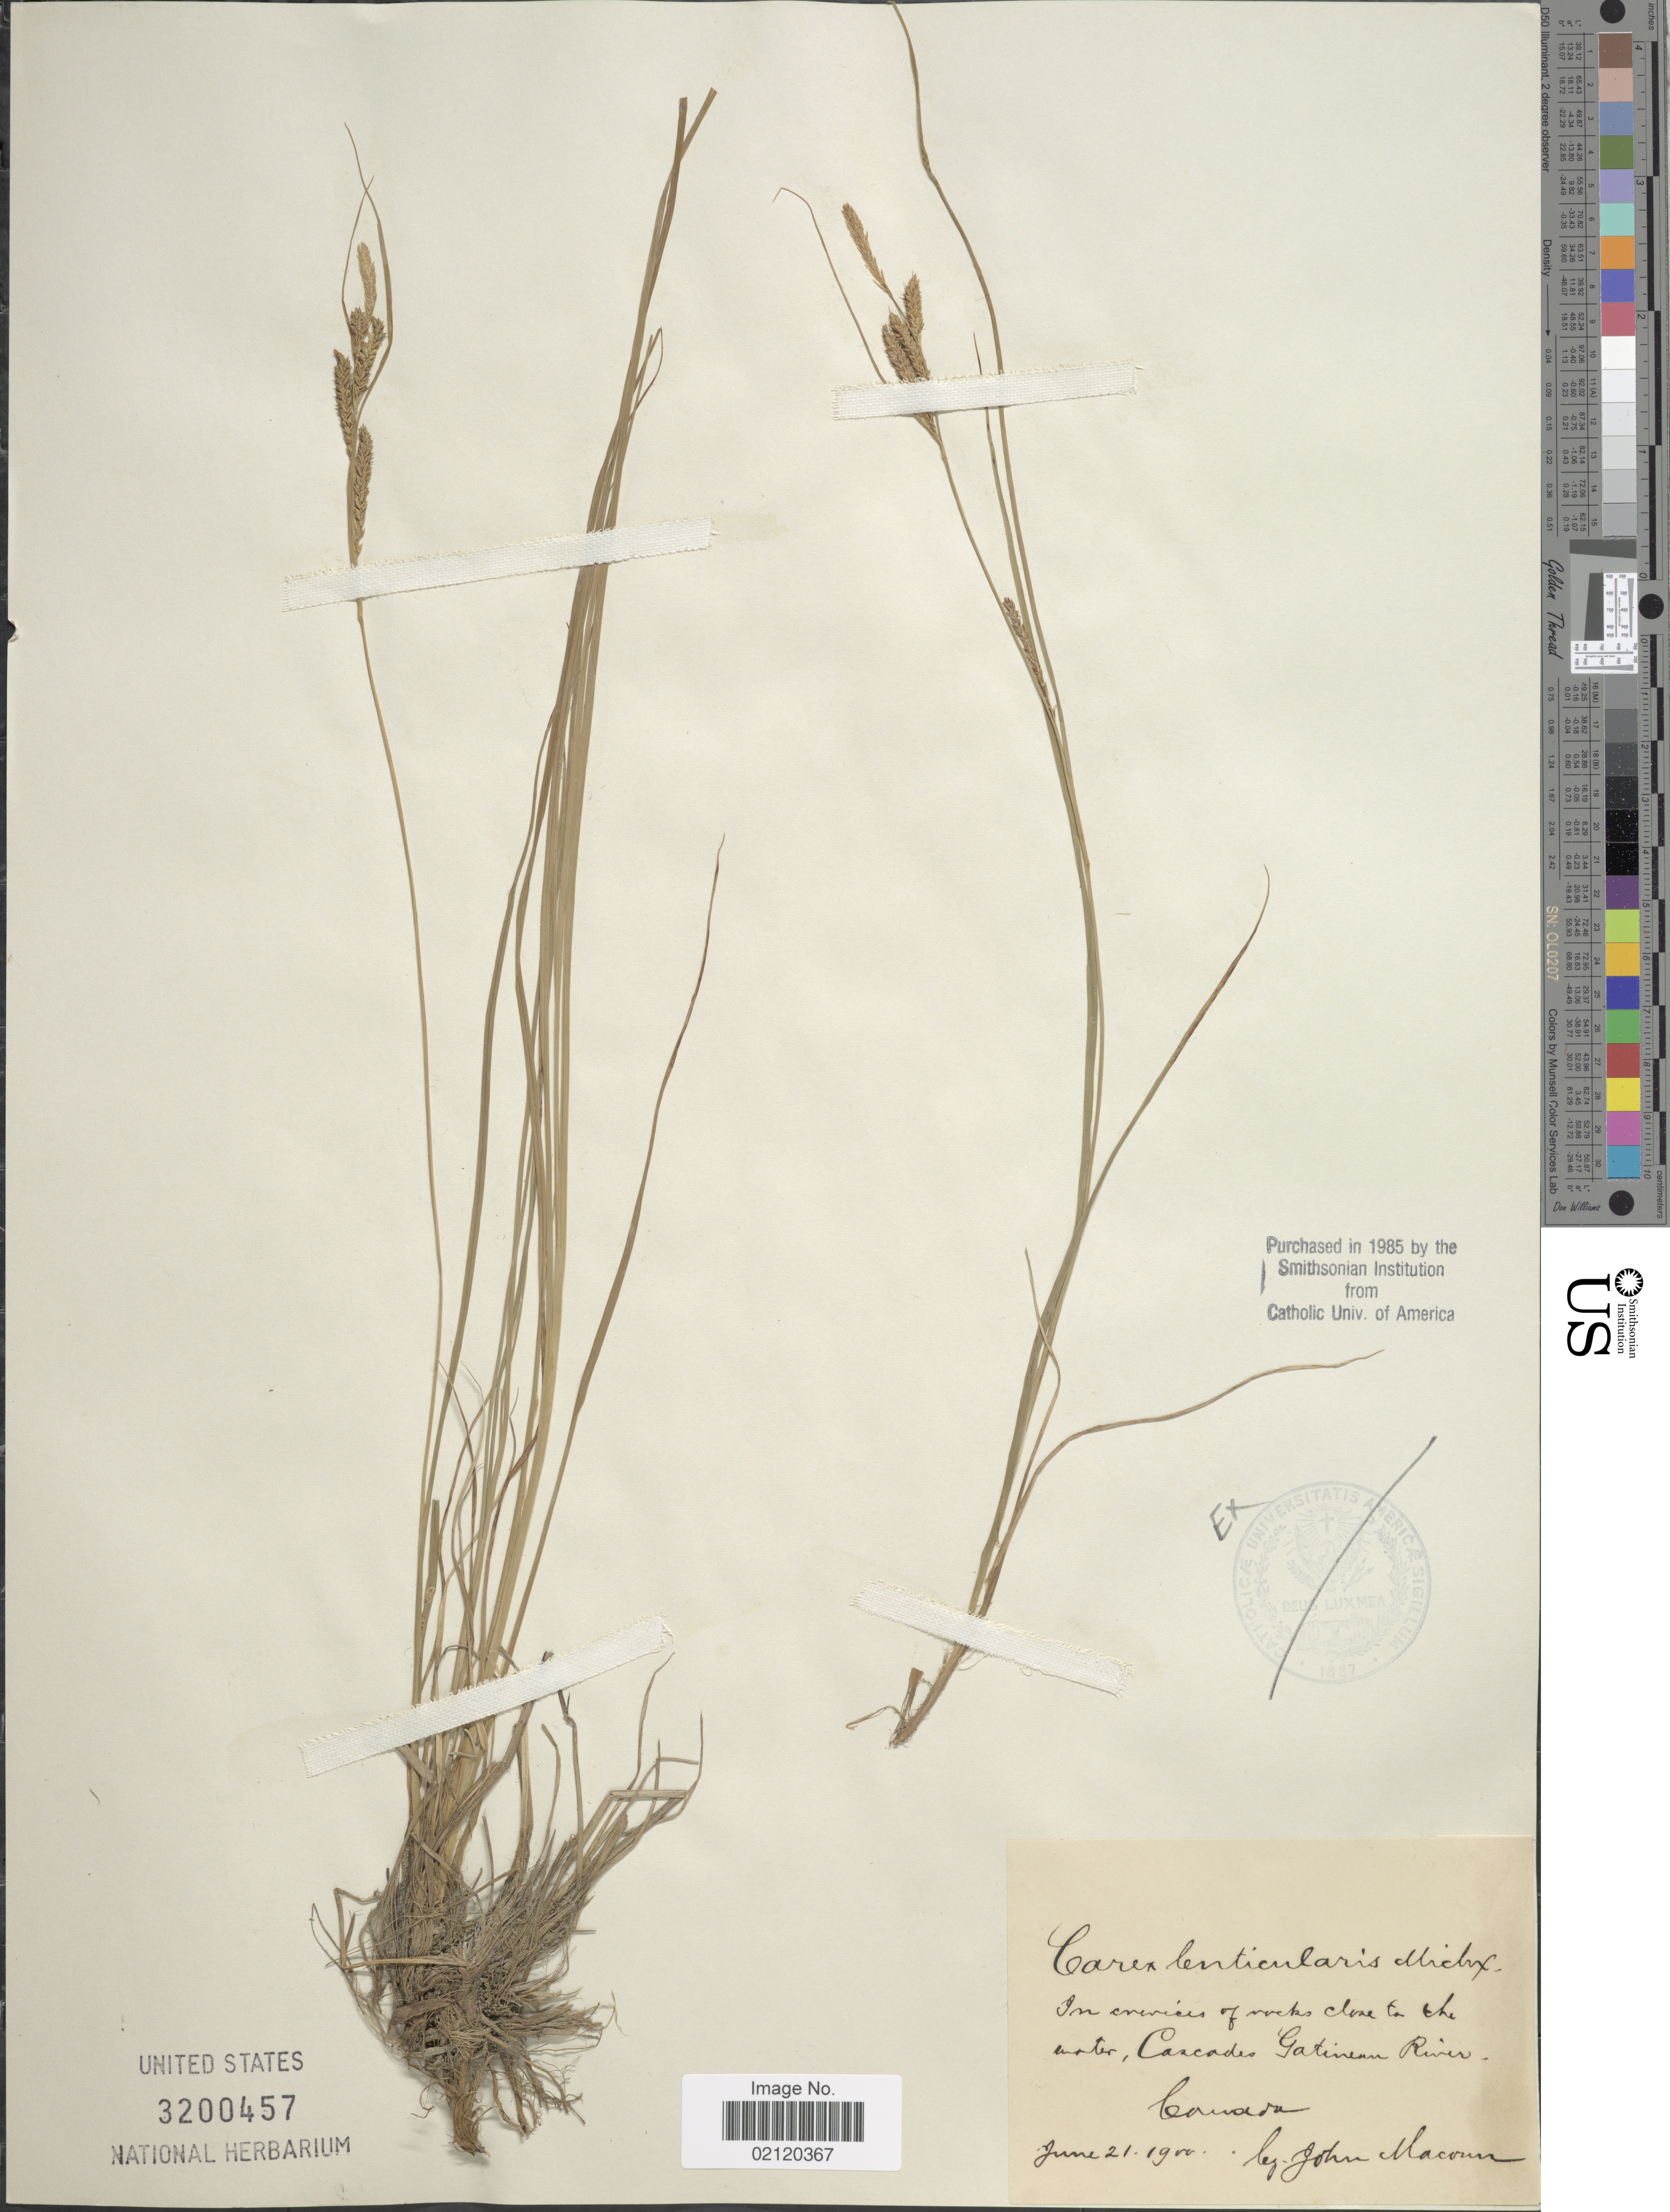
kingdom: Plantae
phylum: Tracheophyta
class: Liliopsida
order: Poales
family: Cyperaceae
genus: Carex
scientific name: Carex lenticularis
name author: Michx.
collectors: J. Macoun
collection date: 1900-06-21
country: Canada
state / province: Quebec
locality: In crevices of rocks close to the water, Cascades Gatineau River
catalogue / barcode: US 3200457